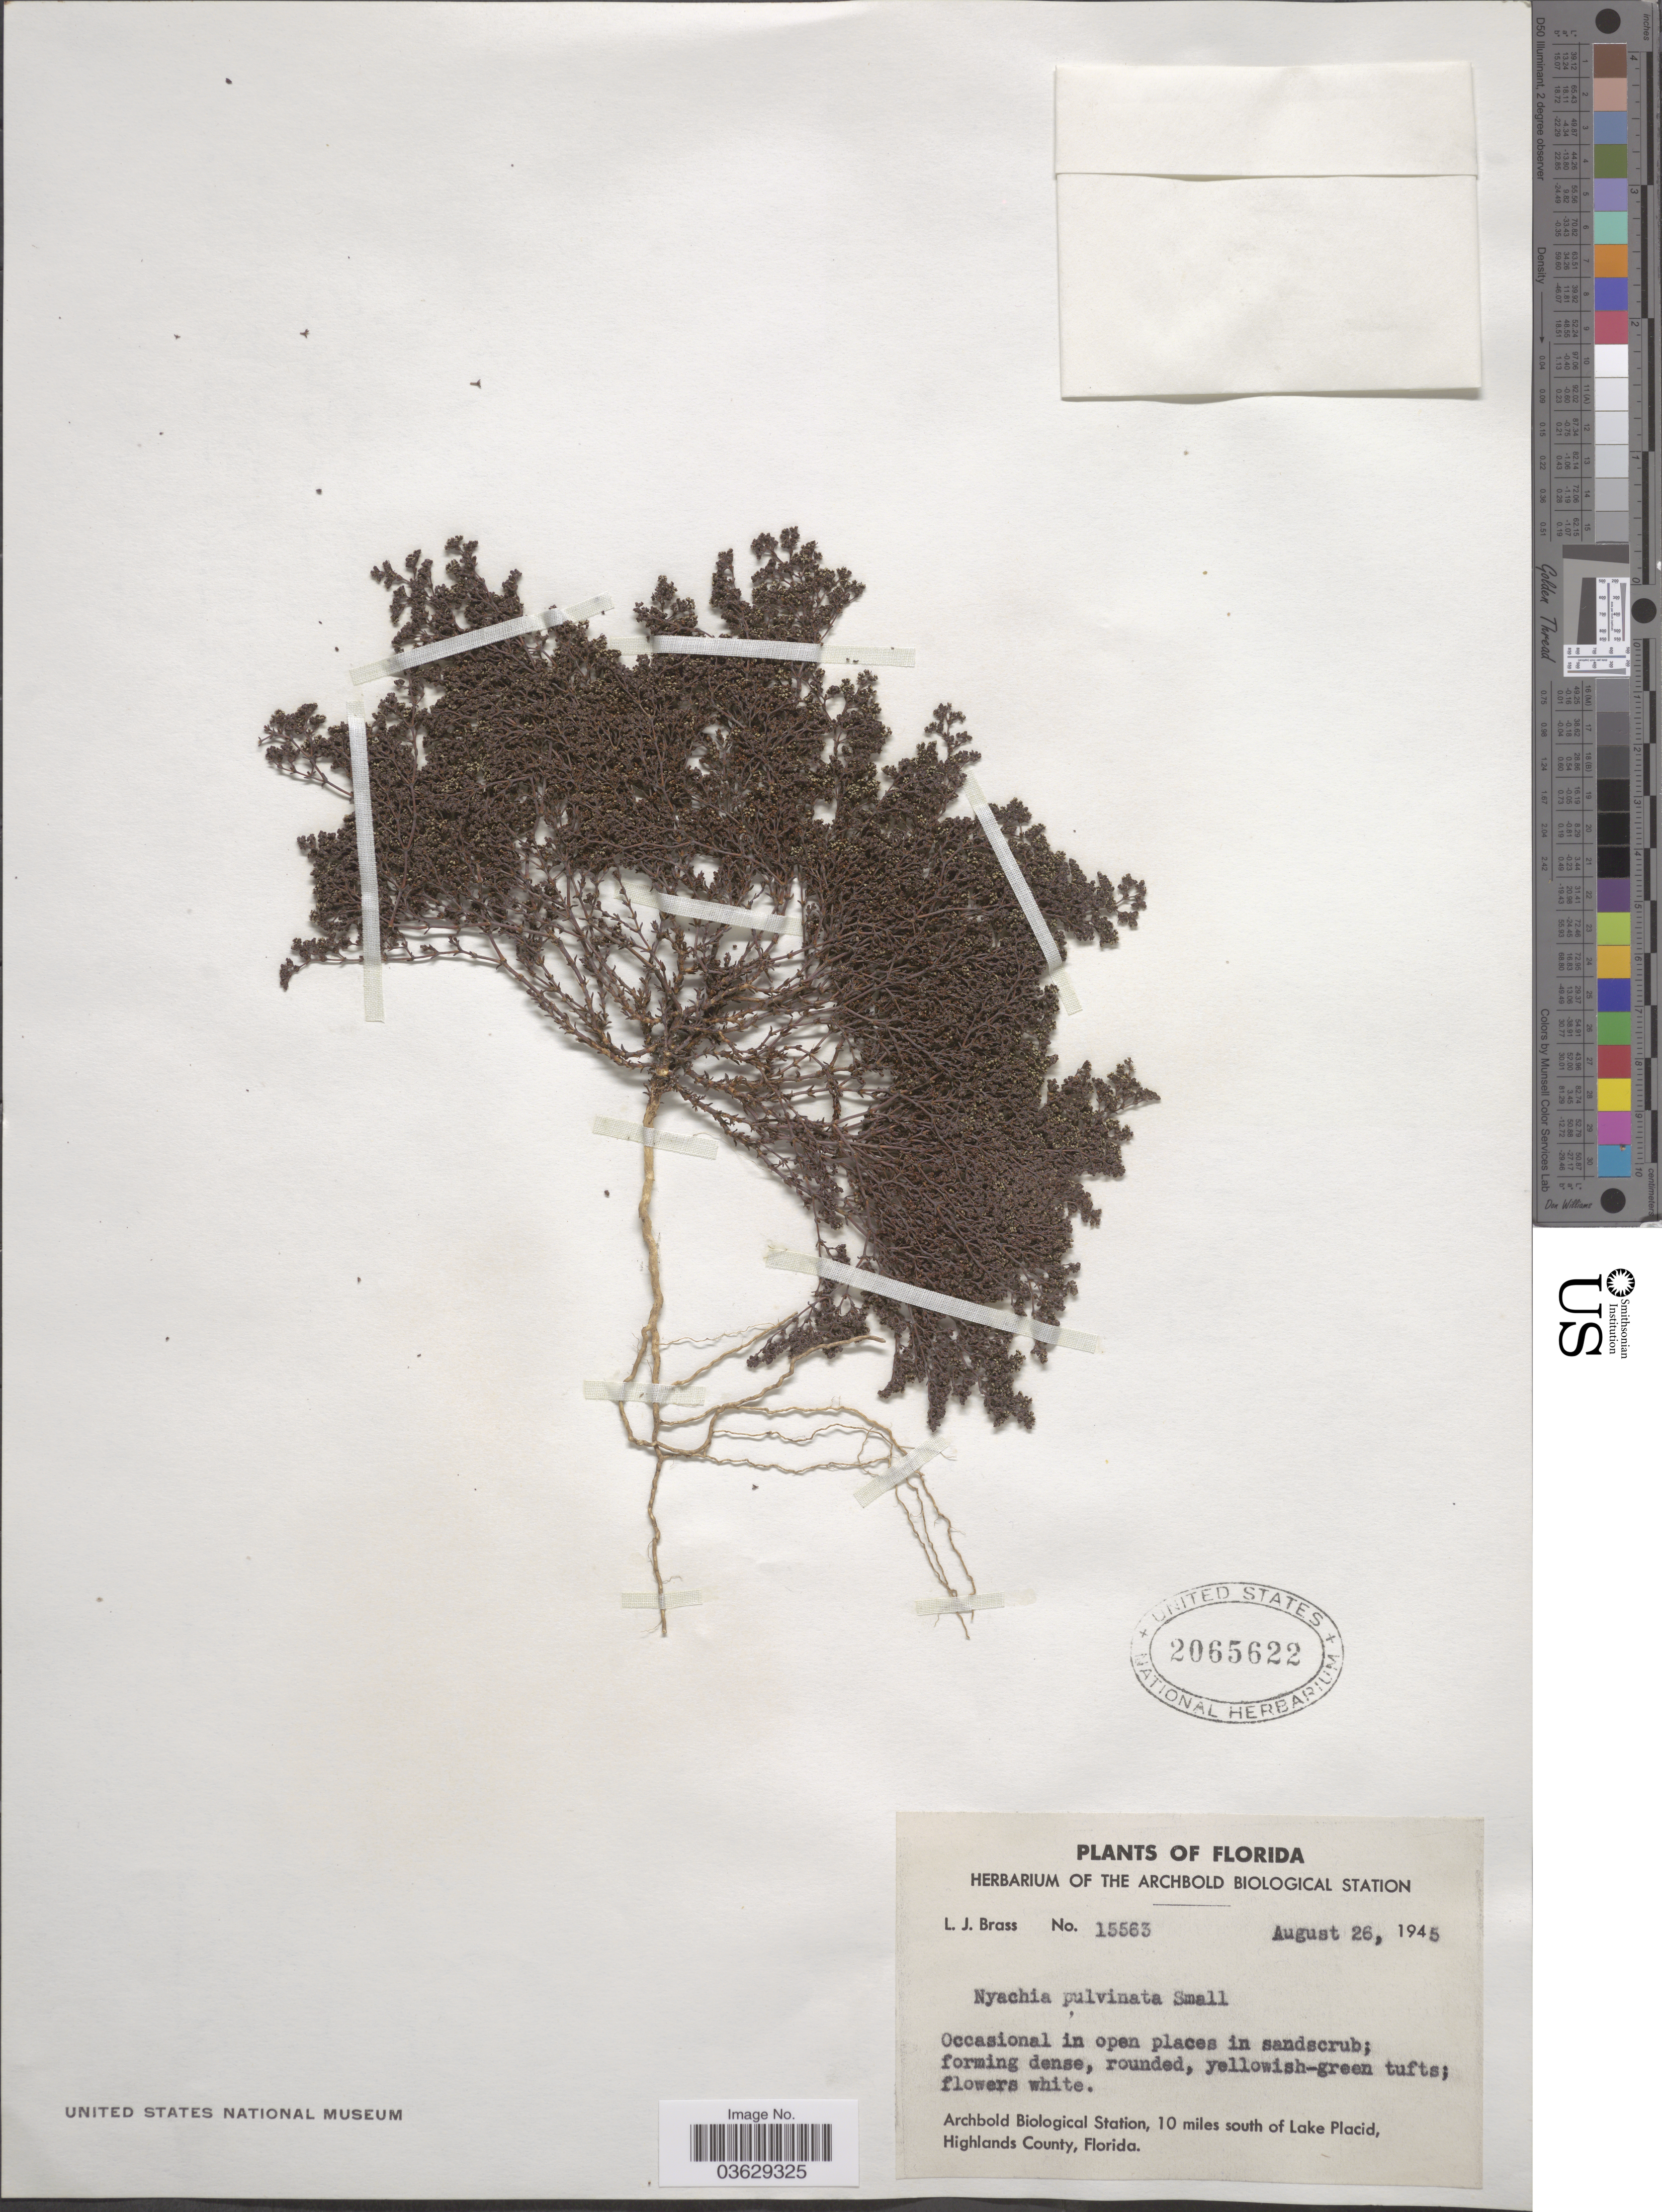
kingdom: Plantae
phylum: Tracheophyta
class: Magnoliopsida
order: Caryophyllales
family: Caryophyllaceae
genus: Paronychia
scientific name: Paronychia chartacea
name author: Fernald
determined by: Strong, Mark T., (BOT), Smithsonian Institution - National Museum of Natural History (UNITED STATES)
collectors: L. J. Brass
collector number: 15563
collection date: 1945-08-26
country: United States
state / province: Florida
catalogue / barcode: US 2065622